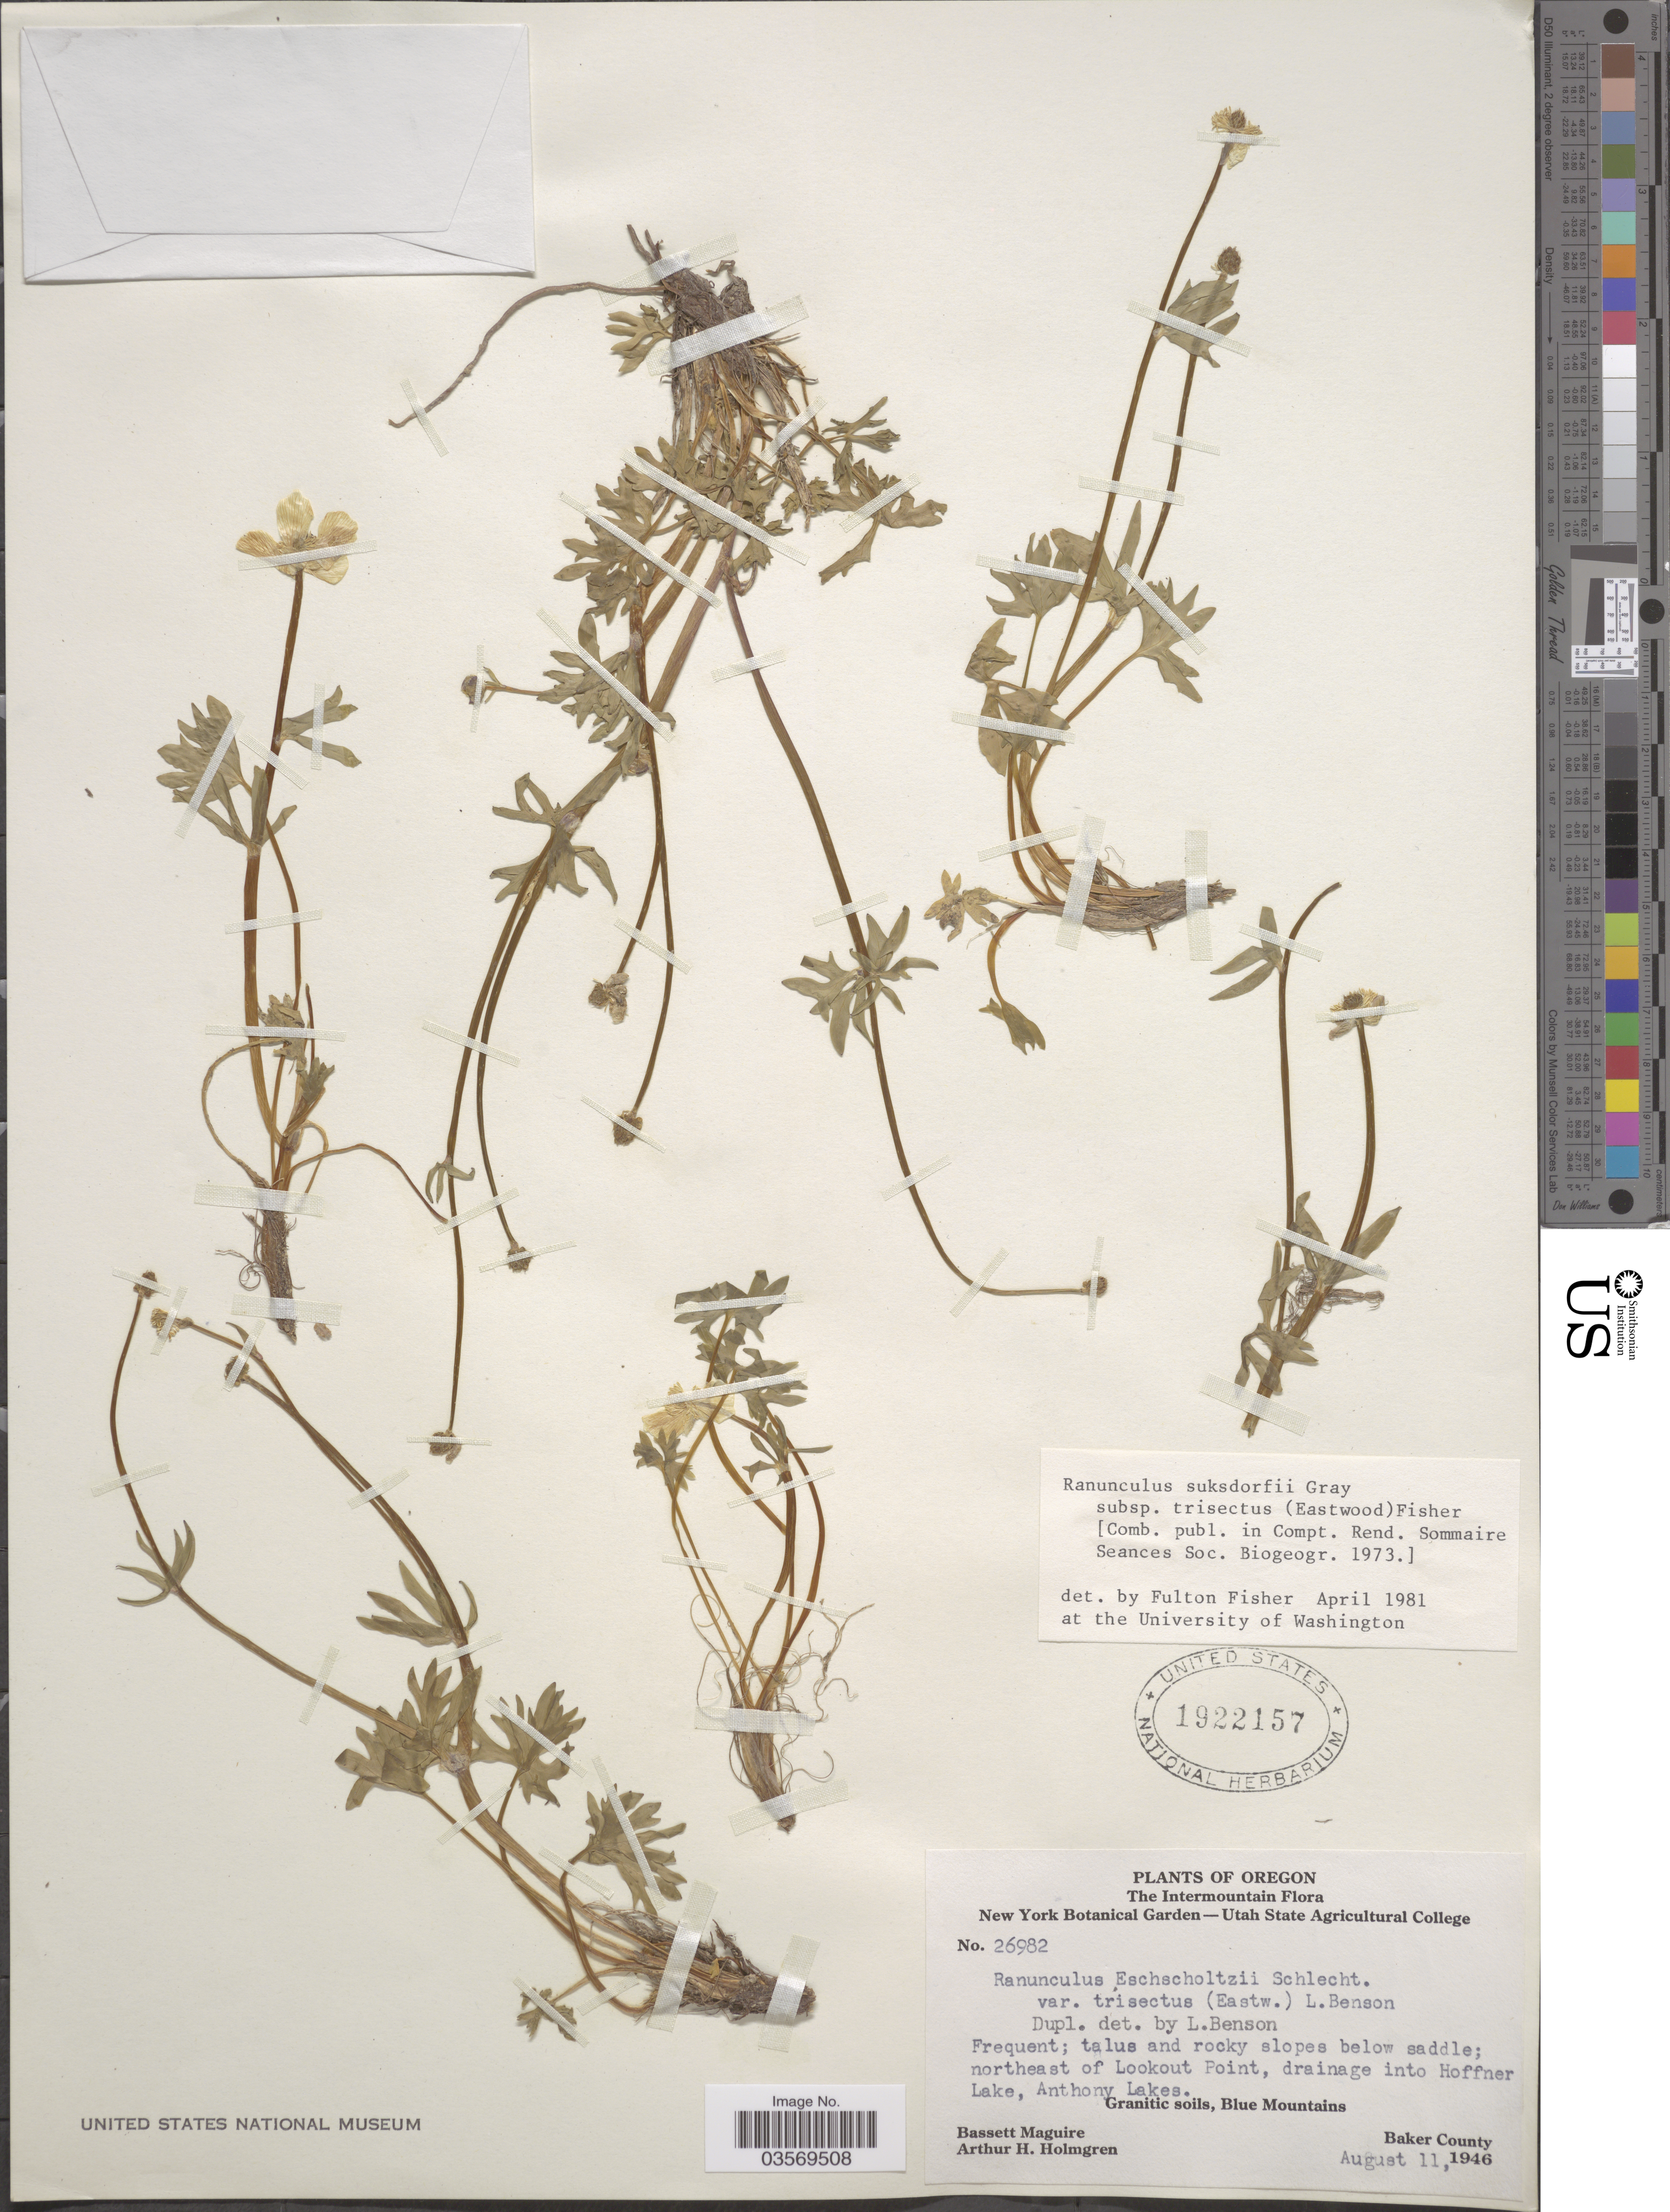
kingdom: Plantae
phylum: Tracheophyta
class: Magnoliopsida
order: Ranunculales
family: Ranunculaceae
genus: Ranunculus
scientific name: Ranunculus suksdorfii subsp. trisectus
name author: (Eastw.) F.J.F. Fisher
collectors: B. Maguire & A. H. Holmgren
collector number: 26982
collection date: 1946-08-11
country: United States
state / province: Oregon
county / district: Baker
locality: The Intermountain. Northeast of Lookout Point, drainage into Hoffner Lake, Anthony Lakes. Granitic soils, Blue Mountains. Baker County.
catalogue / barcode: US 1922157